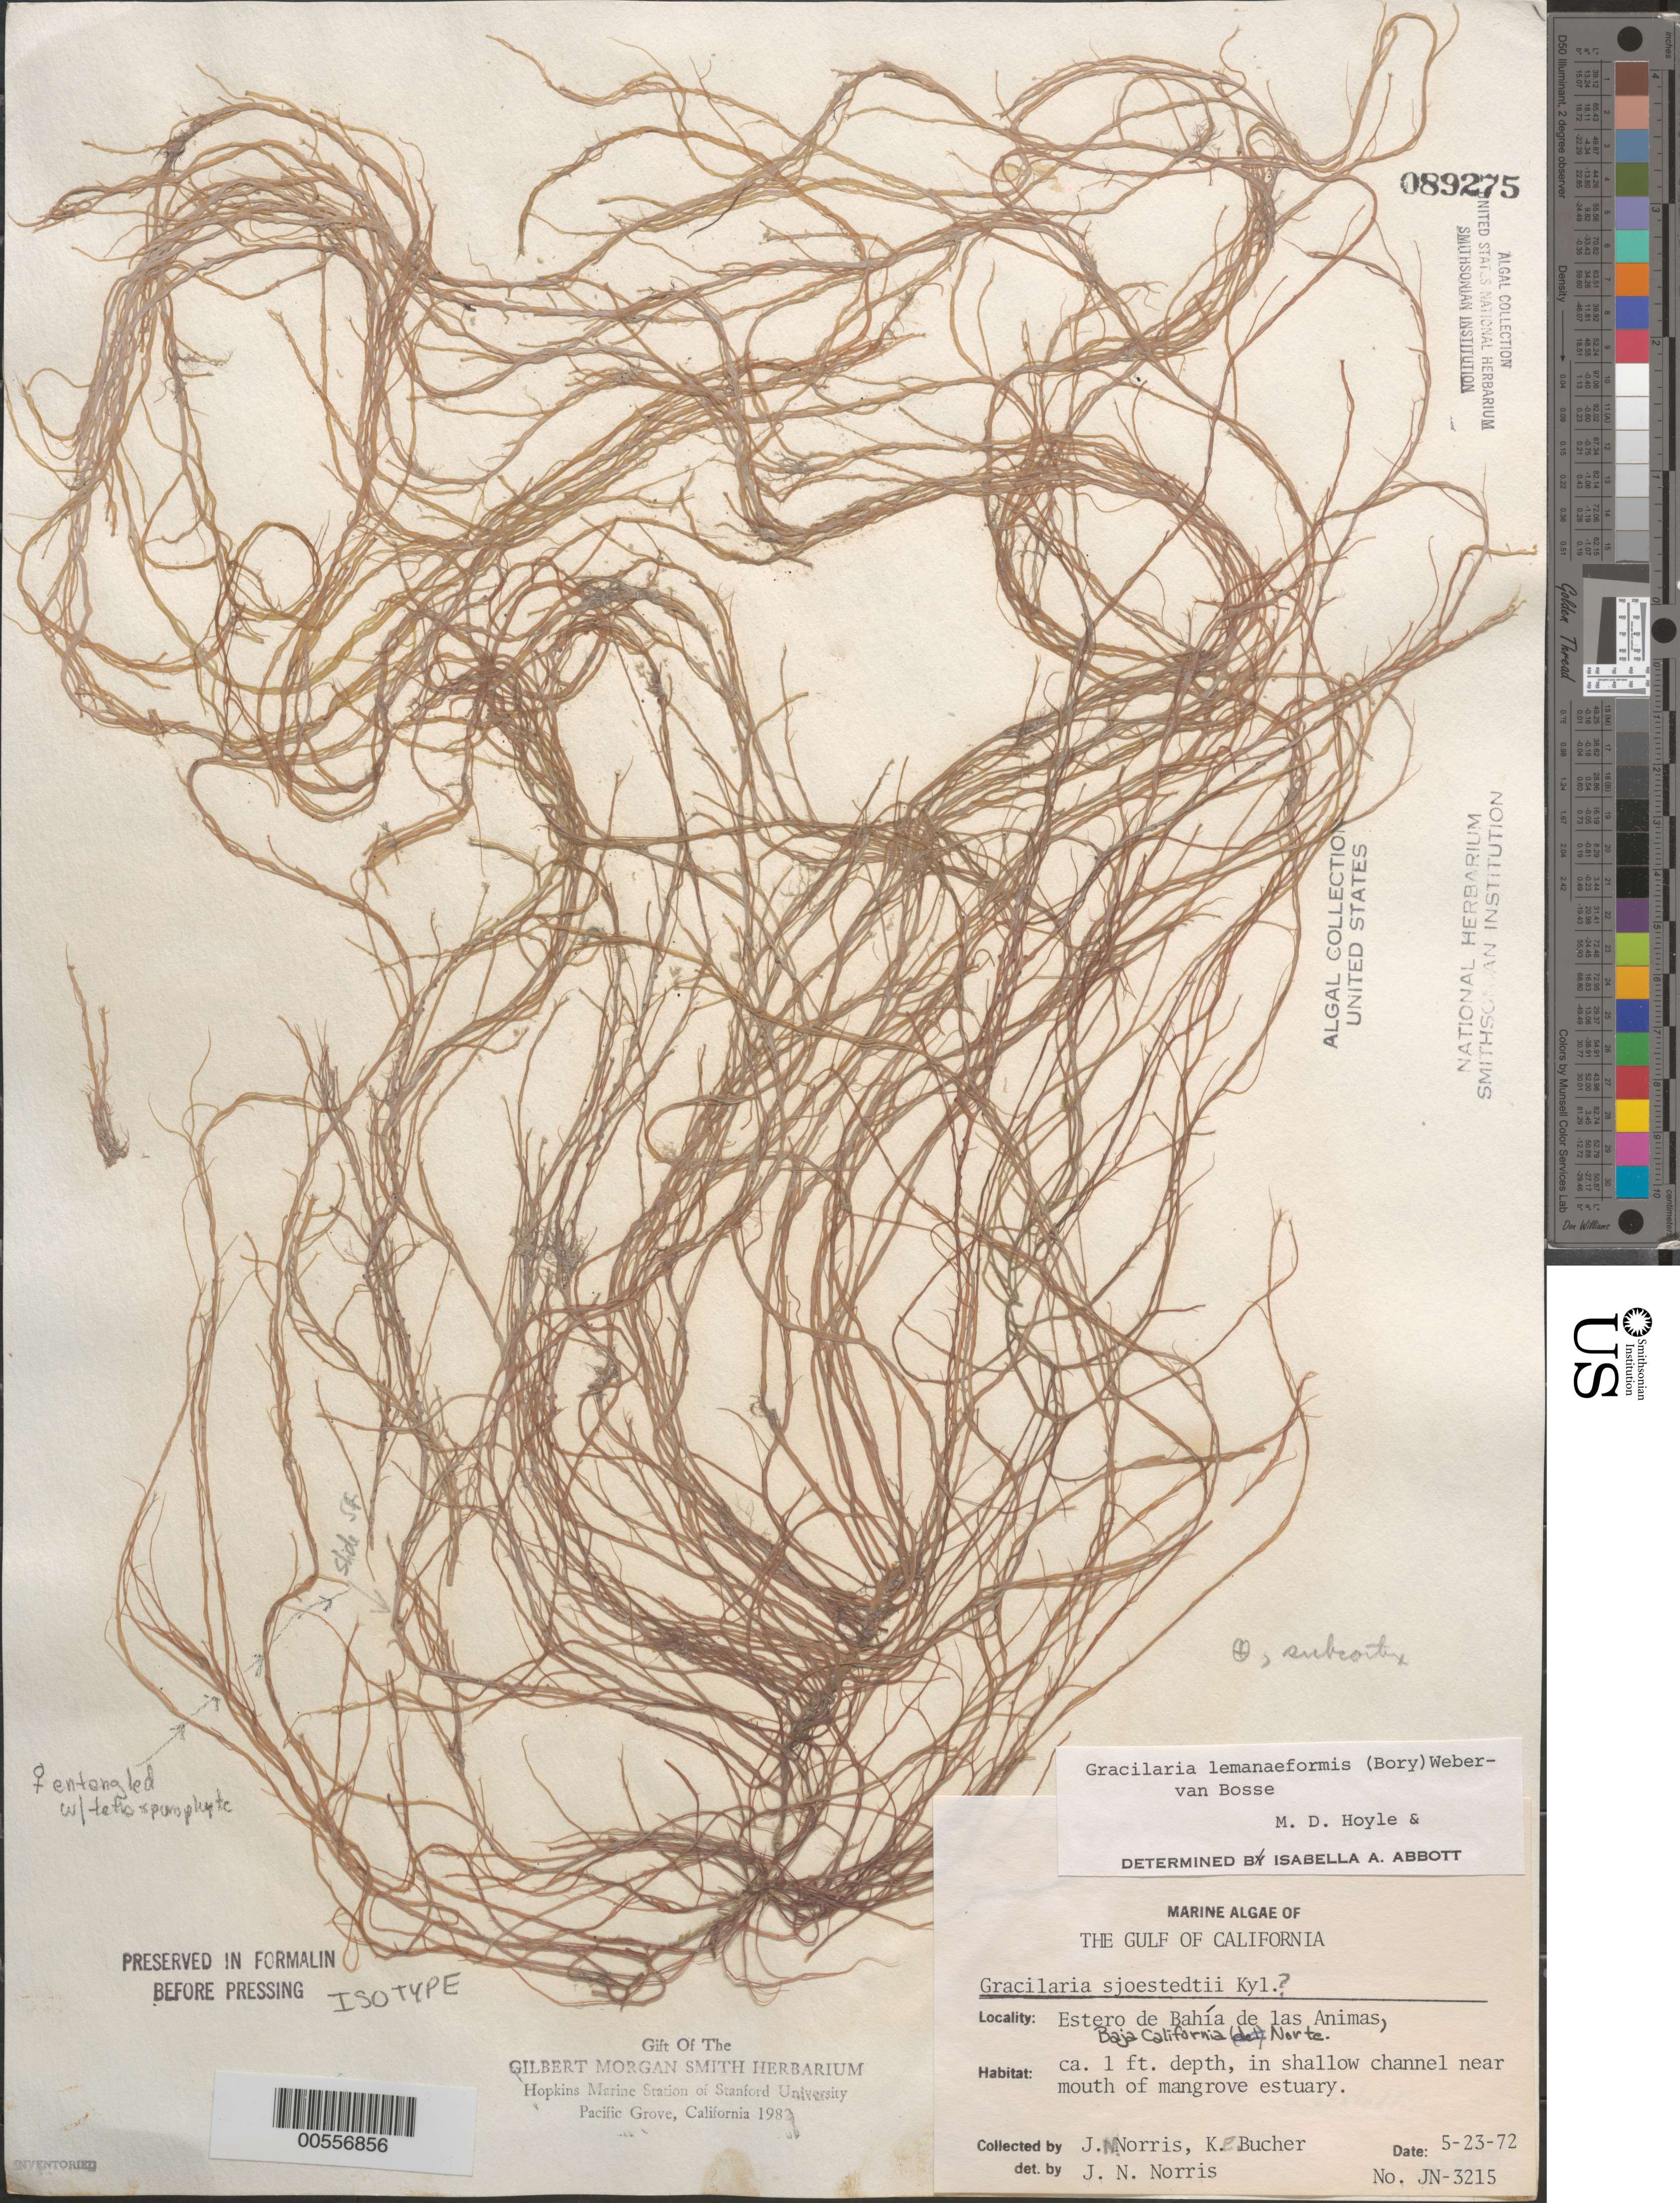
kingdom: Plantae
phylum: Rhodophyta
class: Florideophyceae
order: Gracilariales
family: Gracilariaceae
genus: Gracilariopsis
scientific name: Gracilariopsis lemaneiformis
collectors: J. N. Norris & K. E. Bucher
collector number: JN-3215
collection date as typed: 23 May 1972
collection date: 1972-05-23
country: Mexico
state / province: Baja California Norte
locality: Estero de Bahia de las Animas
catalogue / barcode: US 89275